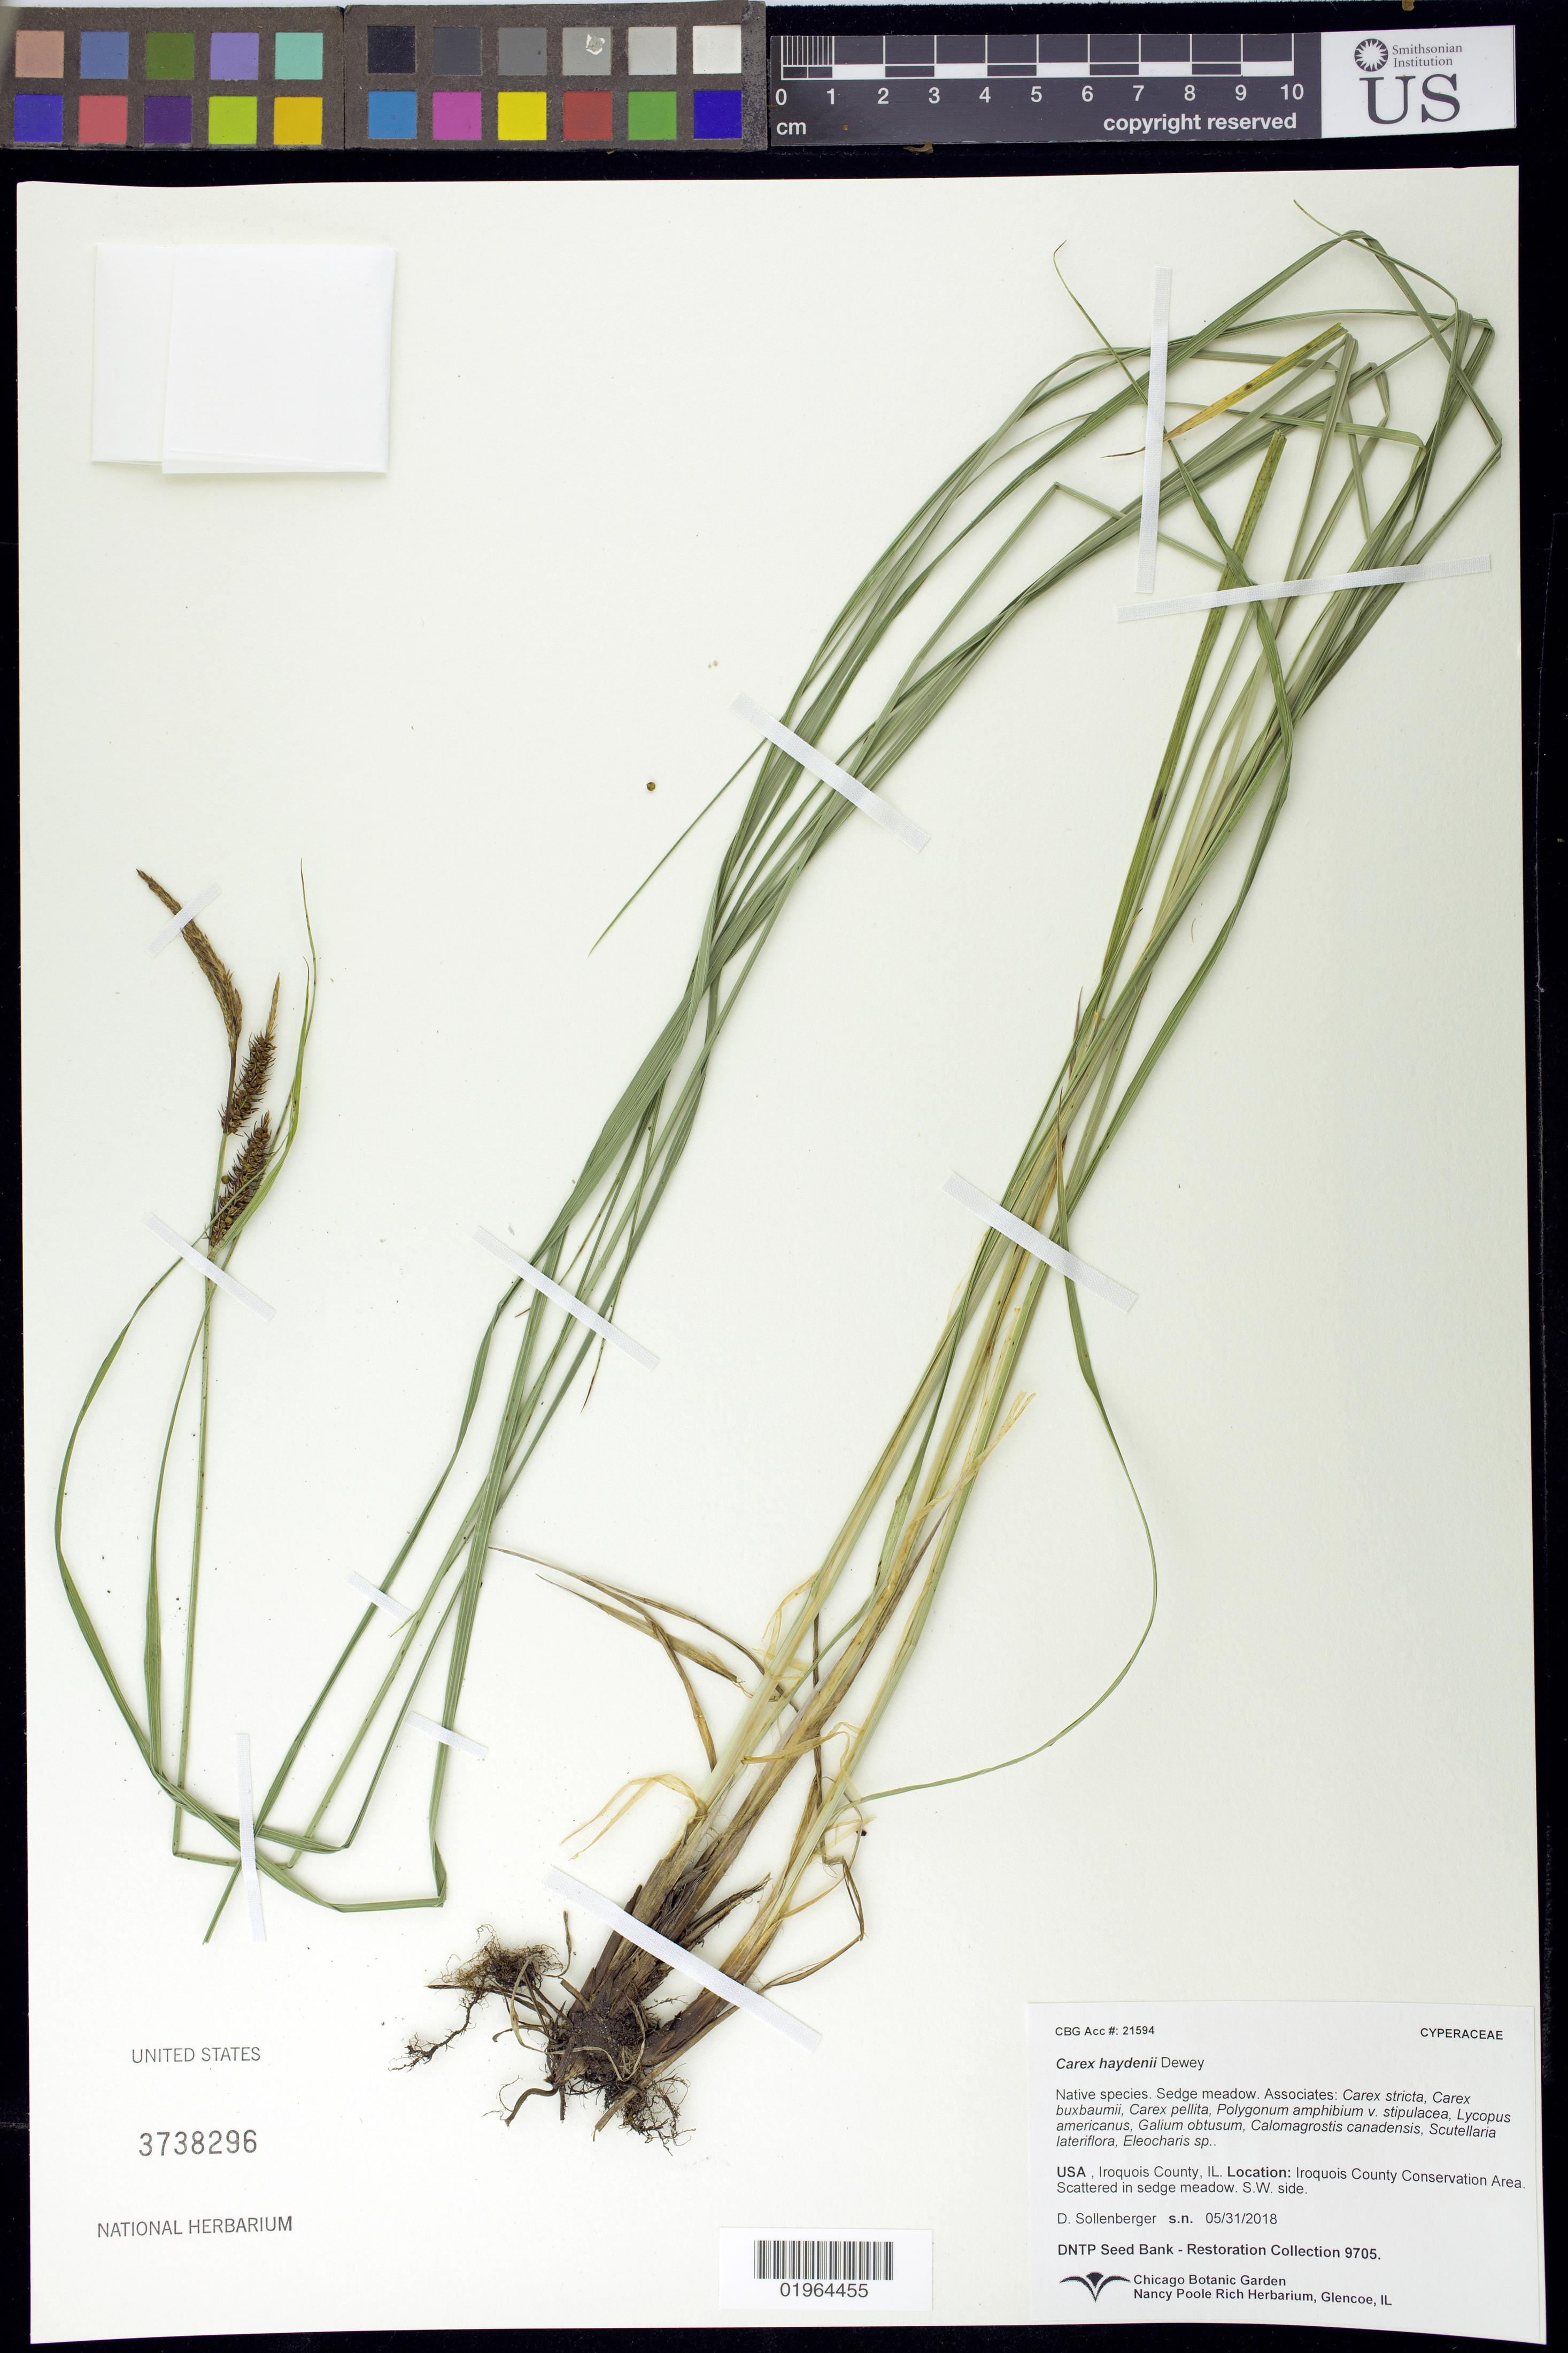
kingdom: Plantae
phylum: Tracheophyta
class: Liliopsida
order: Poales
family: Cyperaceae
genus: Carex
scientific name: Carex haydenii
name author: Dewey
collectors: D. Sollenberger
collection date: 2018-05-31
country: United States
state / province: Illinois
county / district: Iroquois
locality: Iroquois County Conservation Area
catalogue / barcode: US 3738296